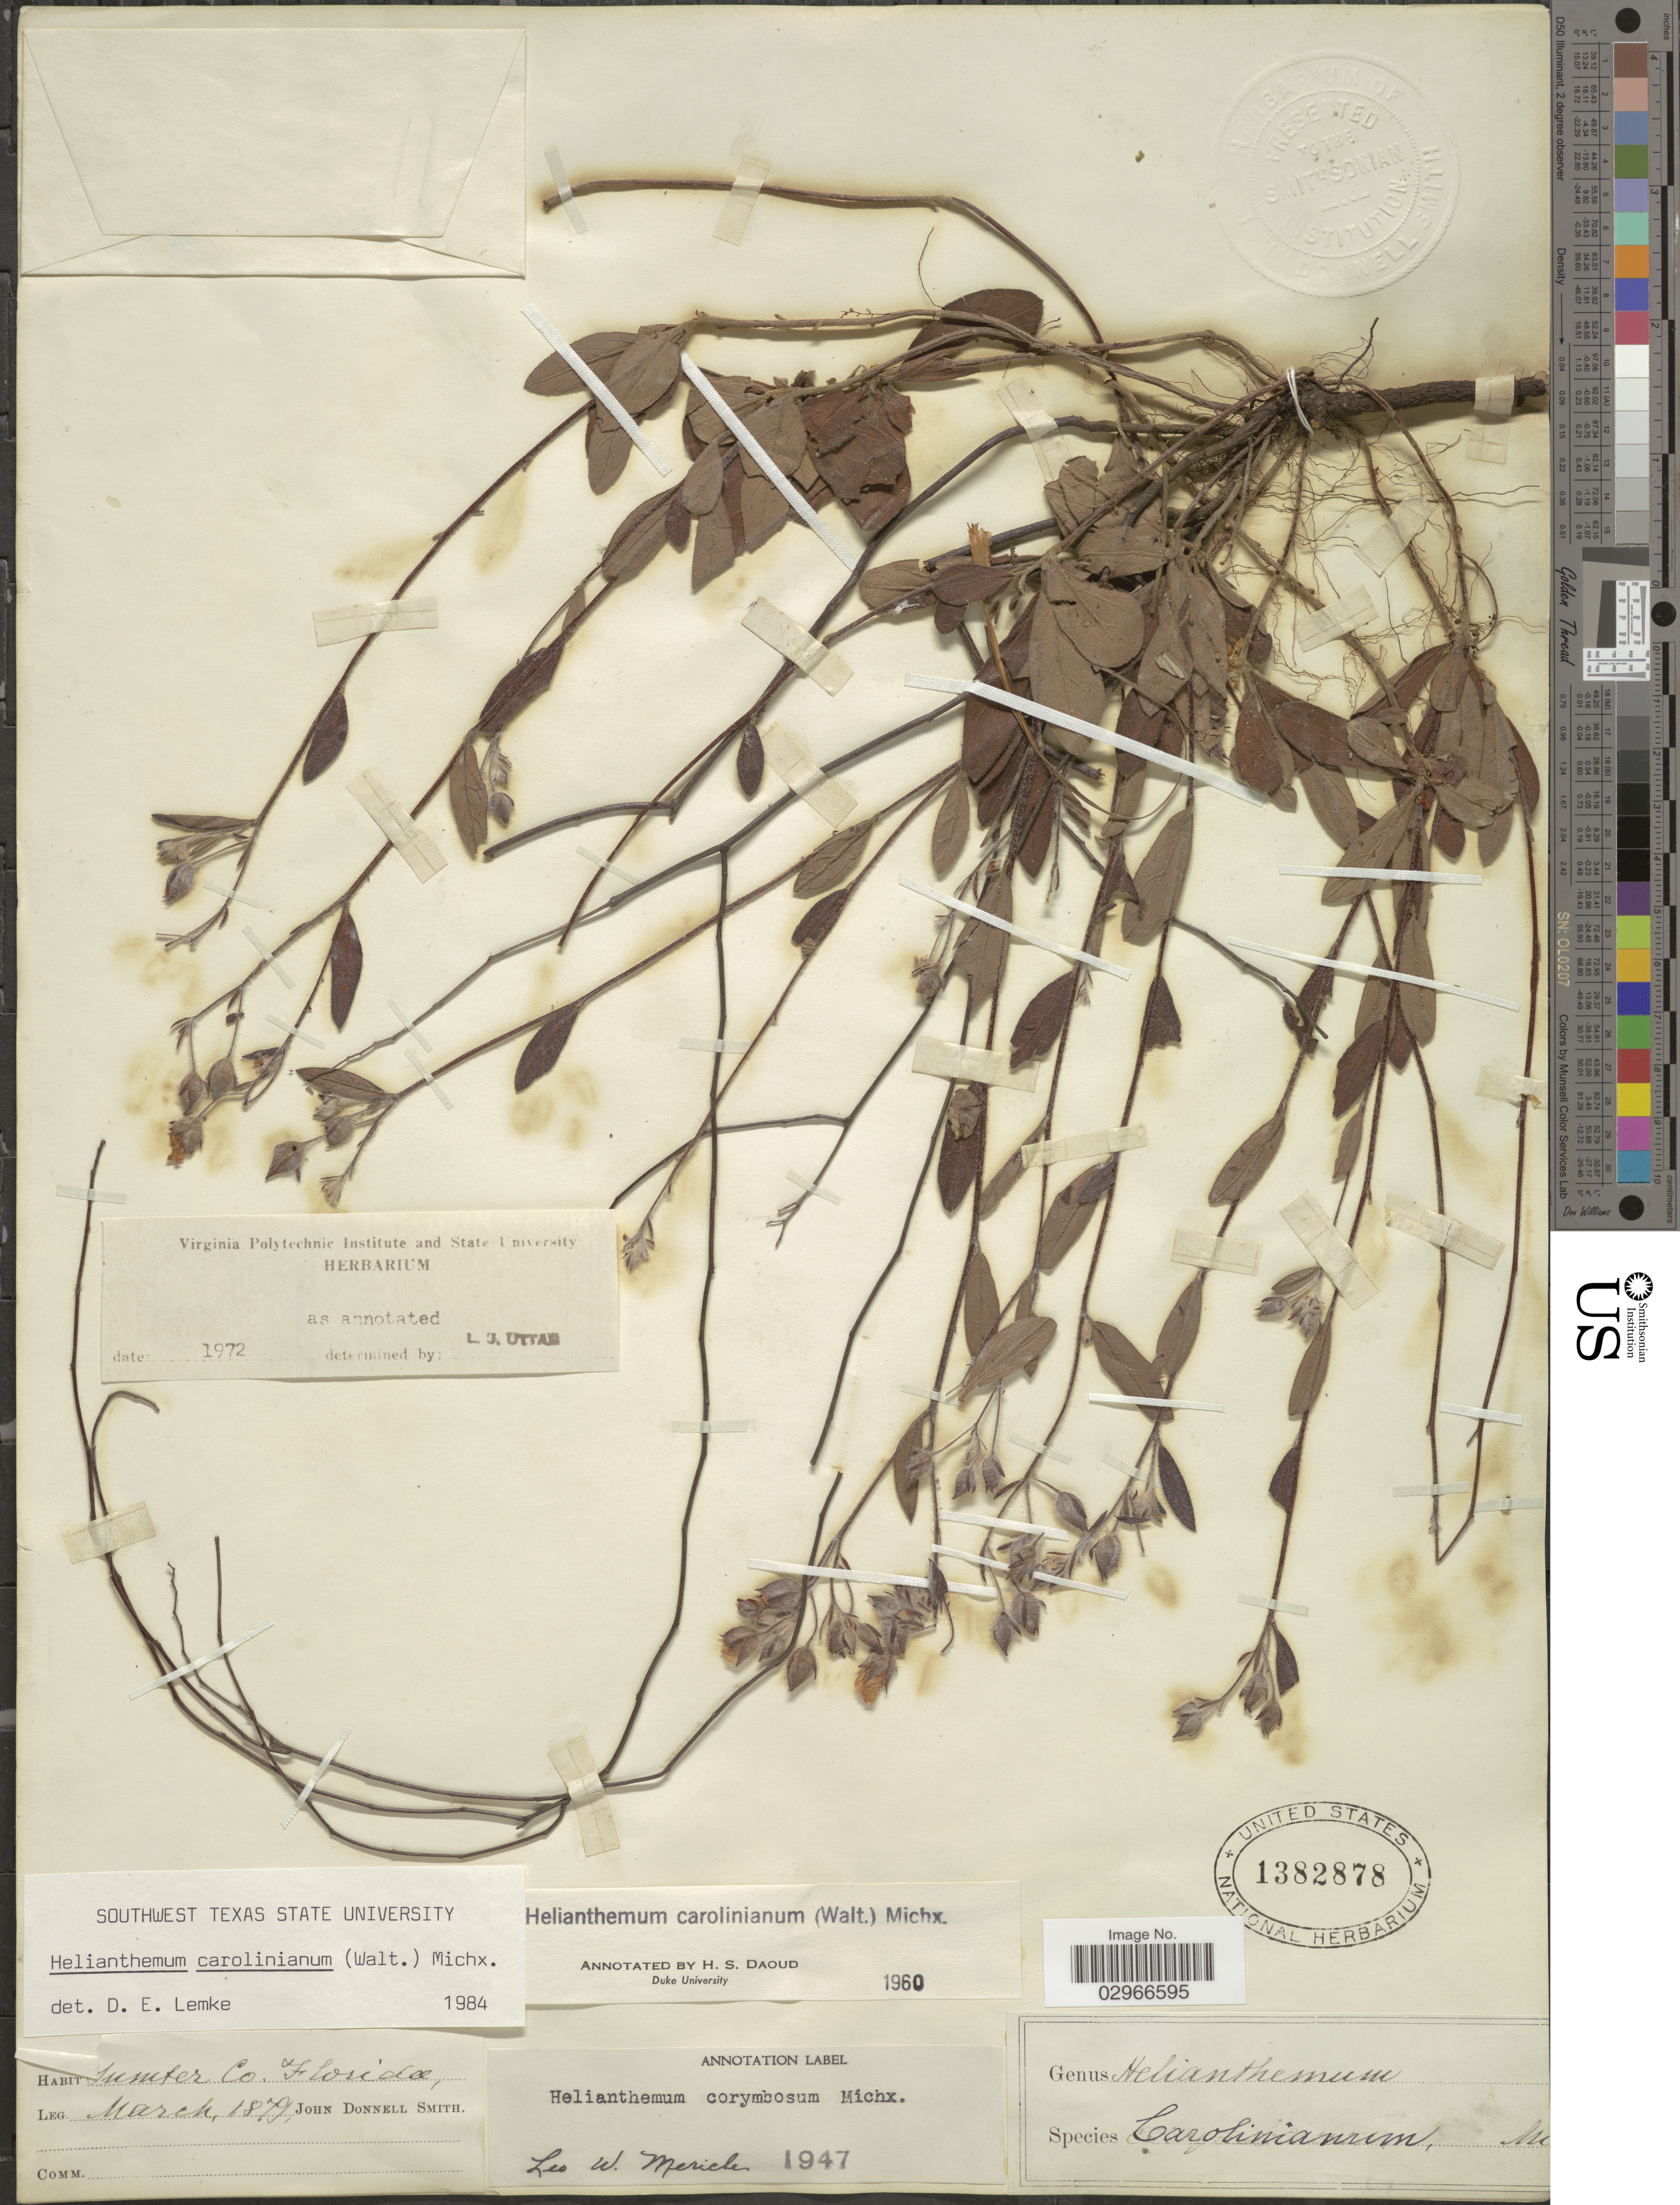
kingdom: Plantae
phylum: Tracheophyta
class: Magnoliopsida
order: Malvales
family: Cistaceae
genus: Helianthemum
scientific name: Helianthemum carolinianum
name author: (Walter) Michx.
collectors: J. Donnell Smith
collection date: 1879-03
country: United States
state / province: Florida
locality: Sumter Co.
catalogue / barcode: US 1382878